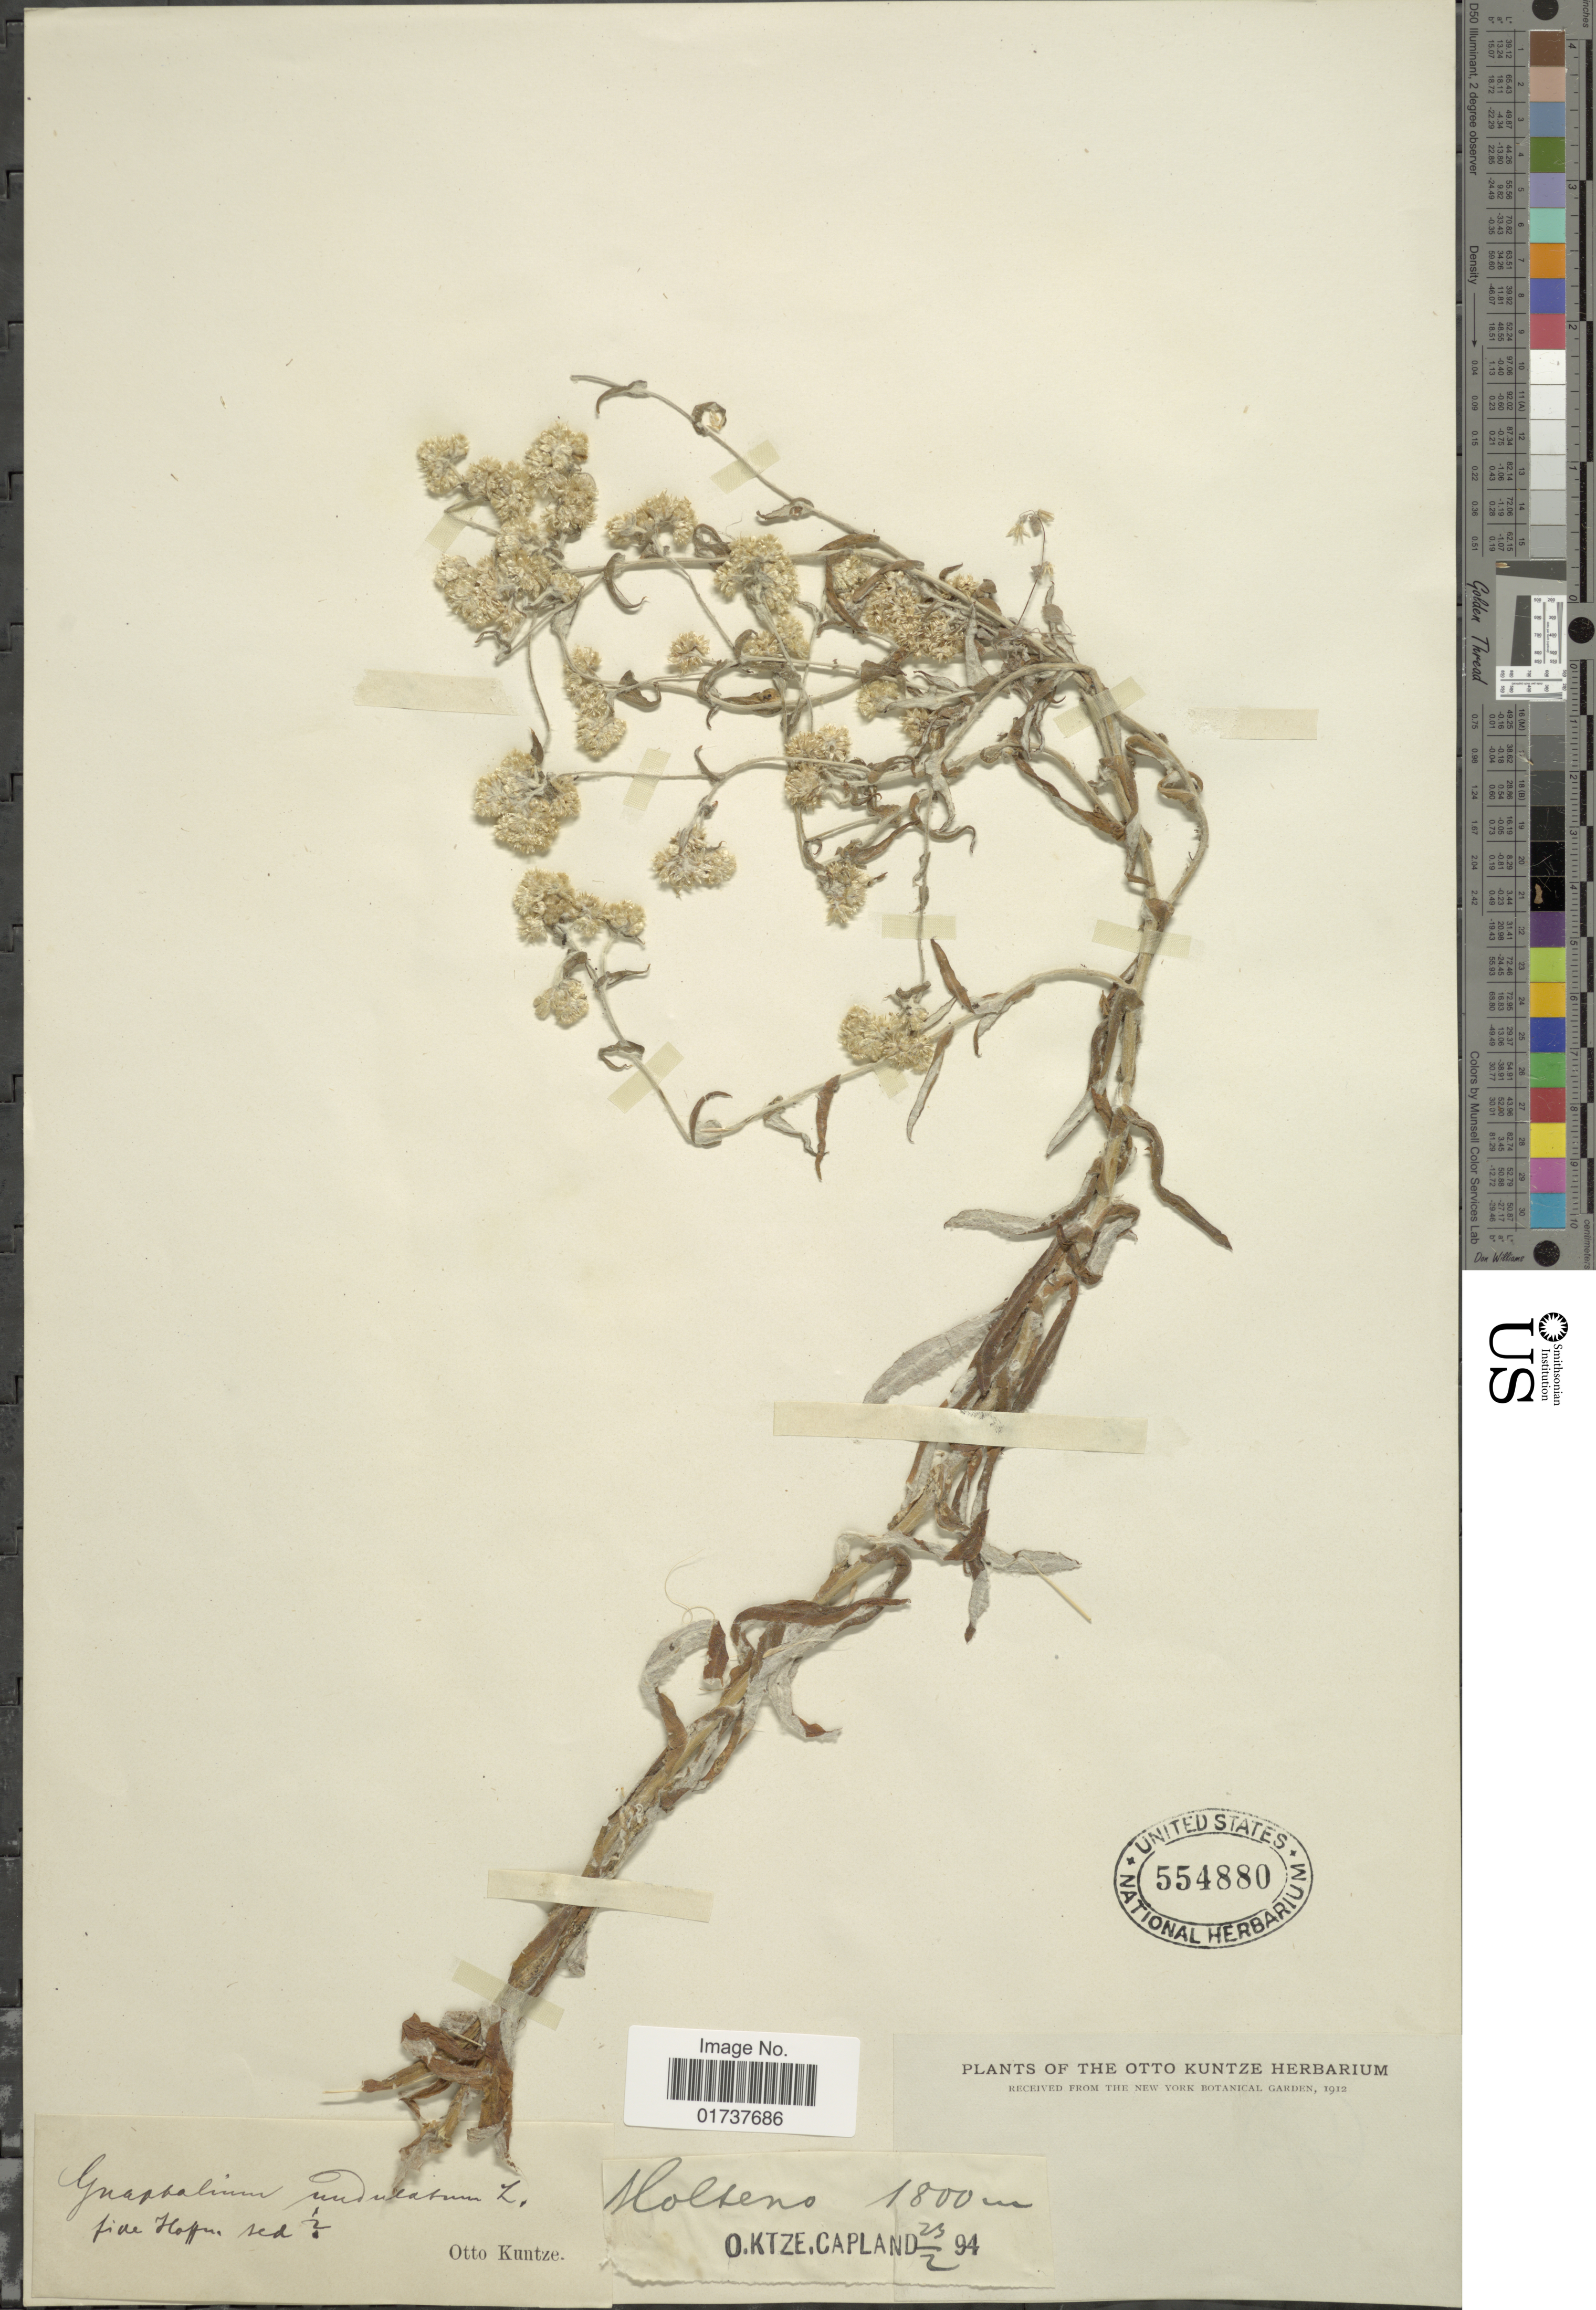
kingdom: Plantae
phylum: Tracheophyta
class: Magnoliopsida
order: Asterales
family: Asteraceae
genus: Gnaphalium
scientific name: Gnaphalium undulatum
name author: L.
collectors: C.E.O. Kuntze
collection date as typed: Transcribed d/m/y: 23/2/94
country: South Africa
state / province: Eastern Cape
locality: O. Kitze, Capeland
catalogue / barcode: US 554880